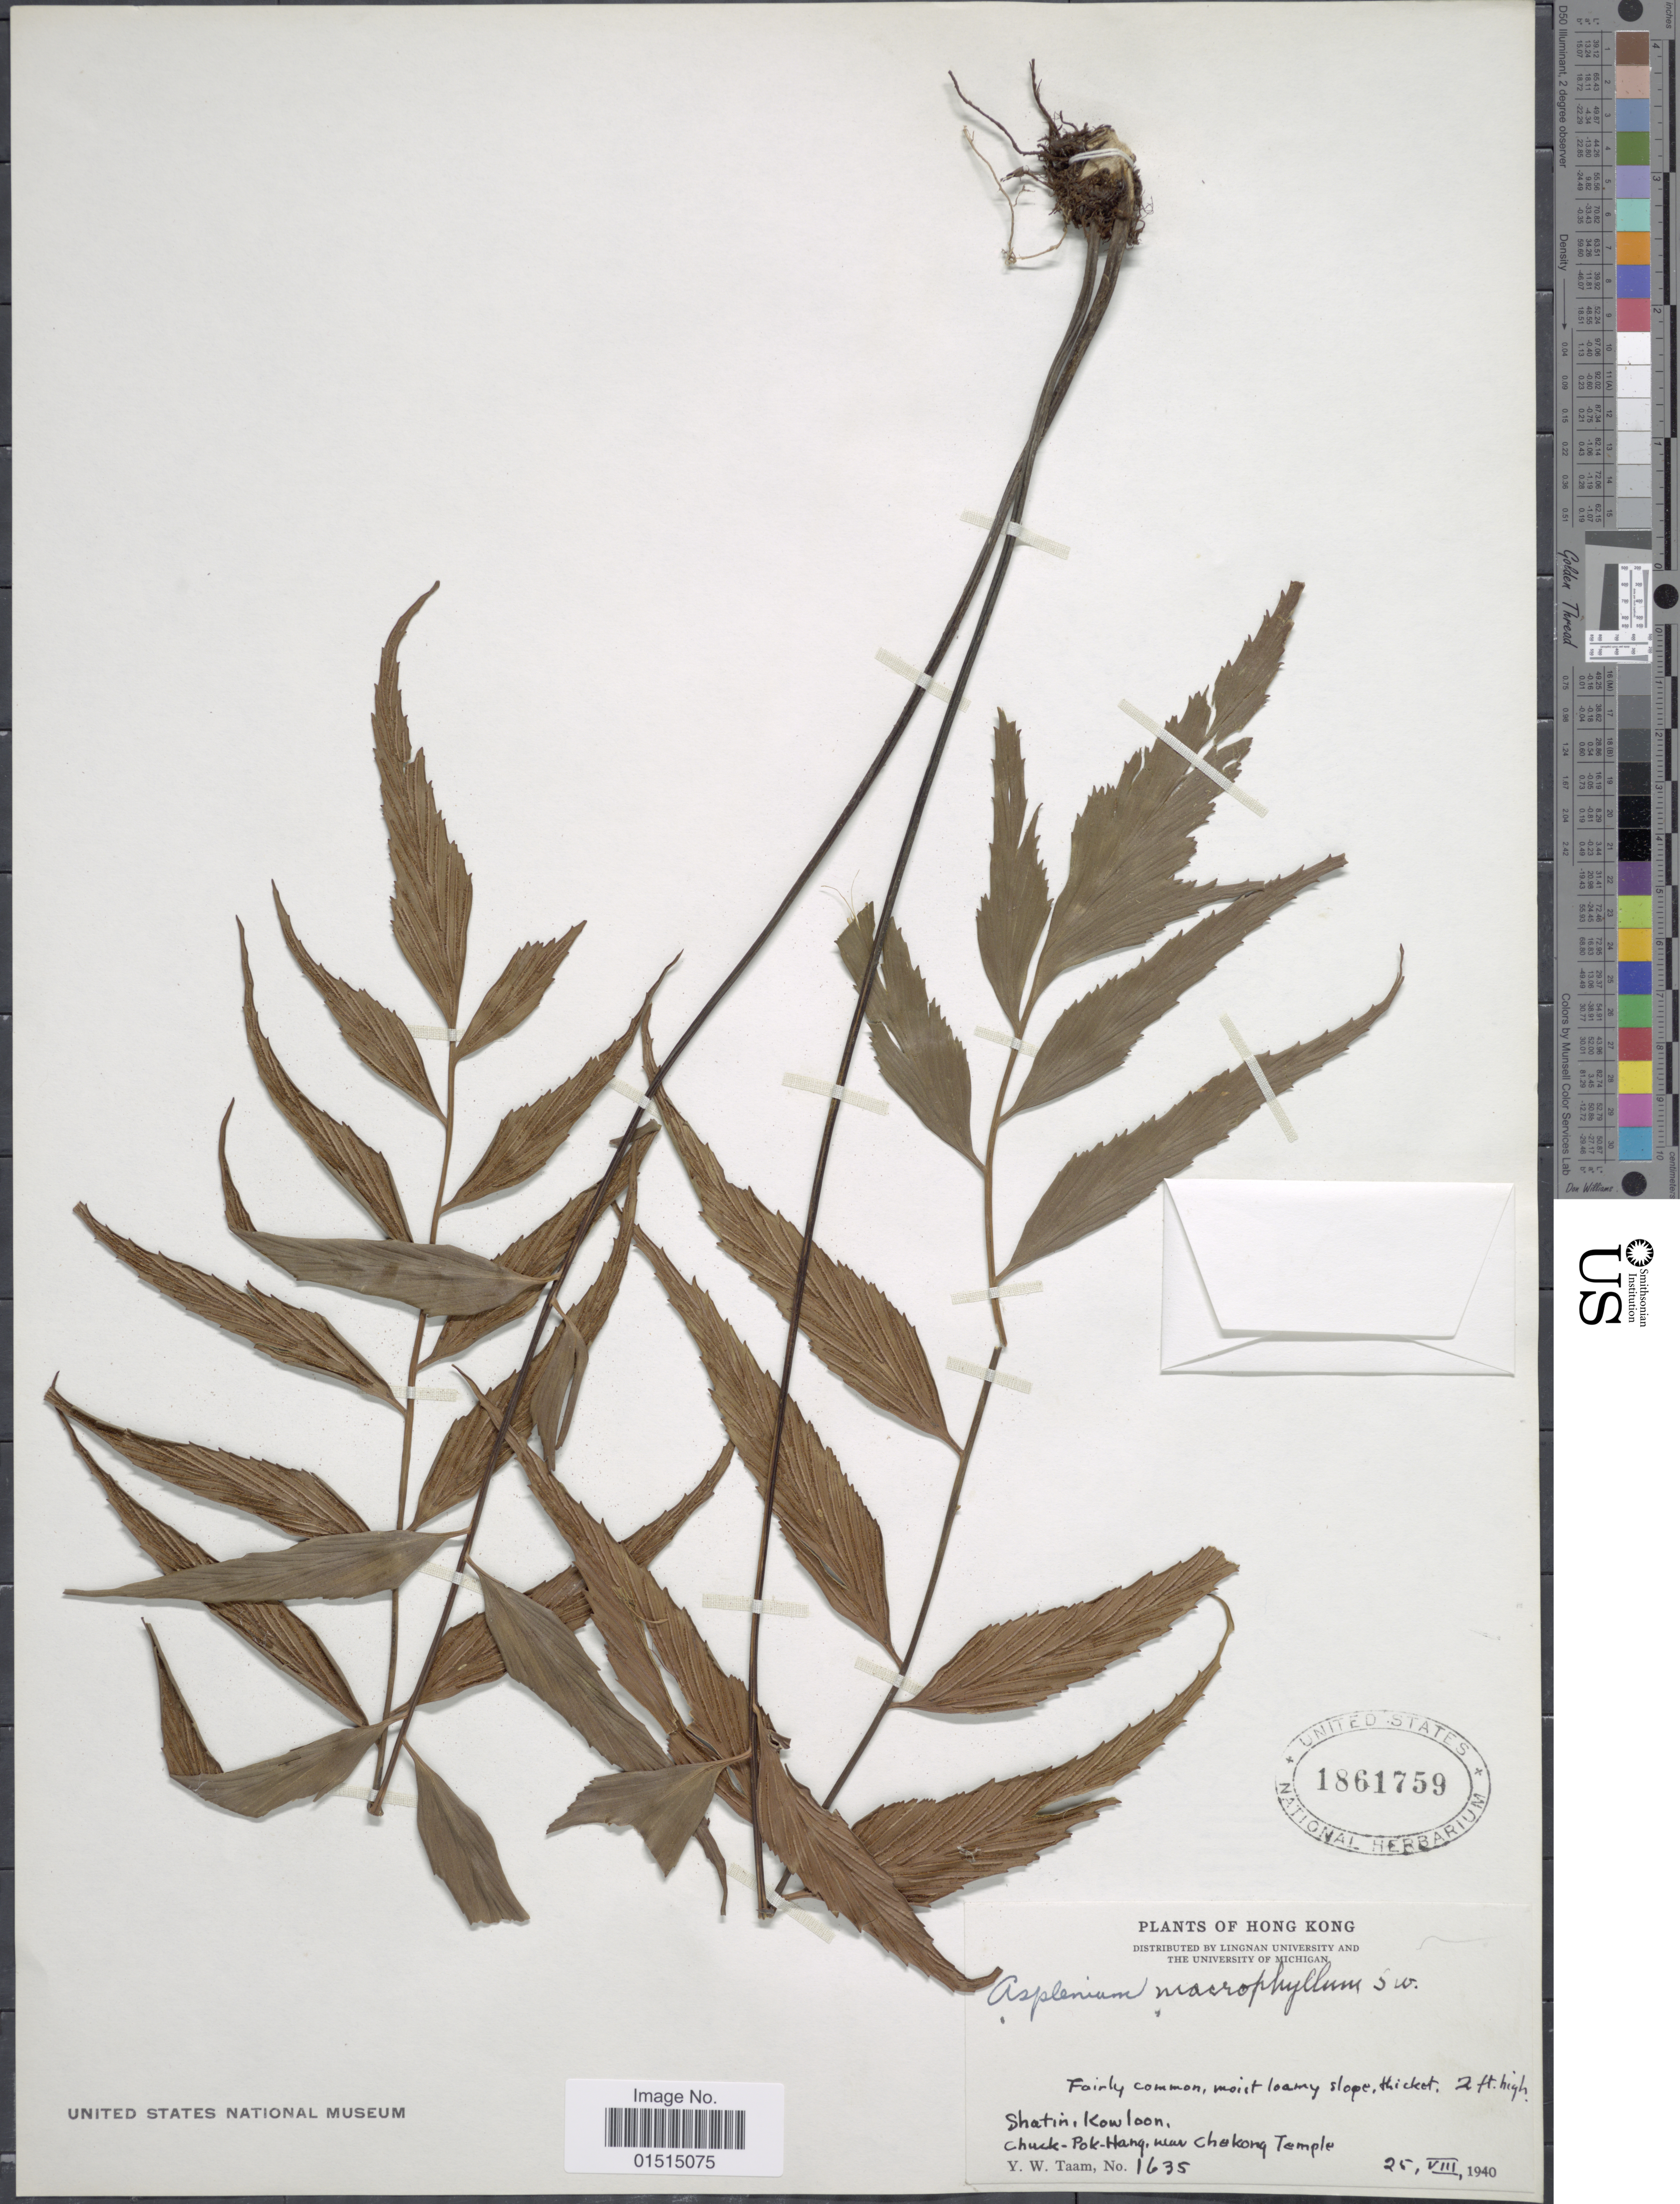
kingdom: Plantae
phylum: Tracheophyta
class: Polypodiopsida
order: Polypodiales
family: Aspleniaceae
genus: Asplenium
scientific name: Asplenium macrophyllum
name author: Sw.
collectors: Y. W. Taam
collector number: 1635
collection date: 1940-08-25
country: China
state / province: Hong Kong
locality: Shatin, Kowloon, Chuck Pok Hang, near Chakong Temple [interpreted]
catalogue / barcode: US 1861759